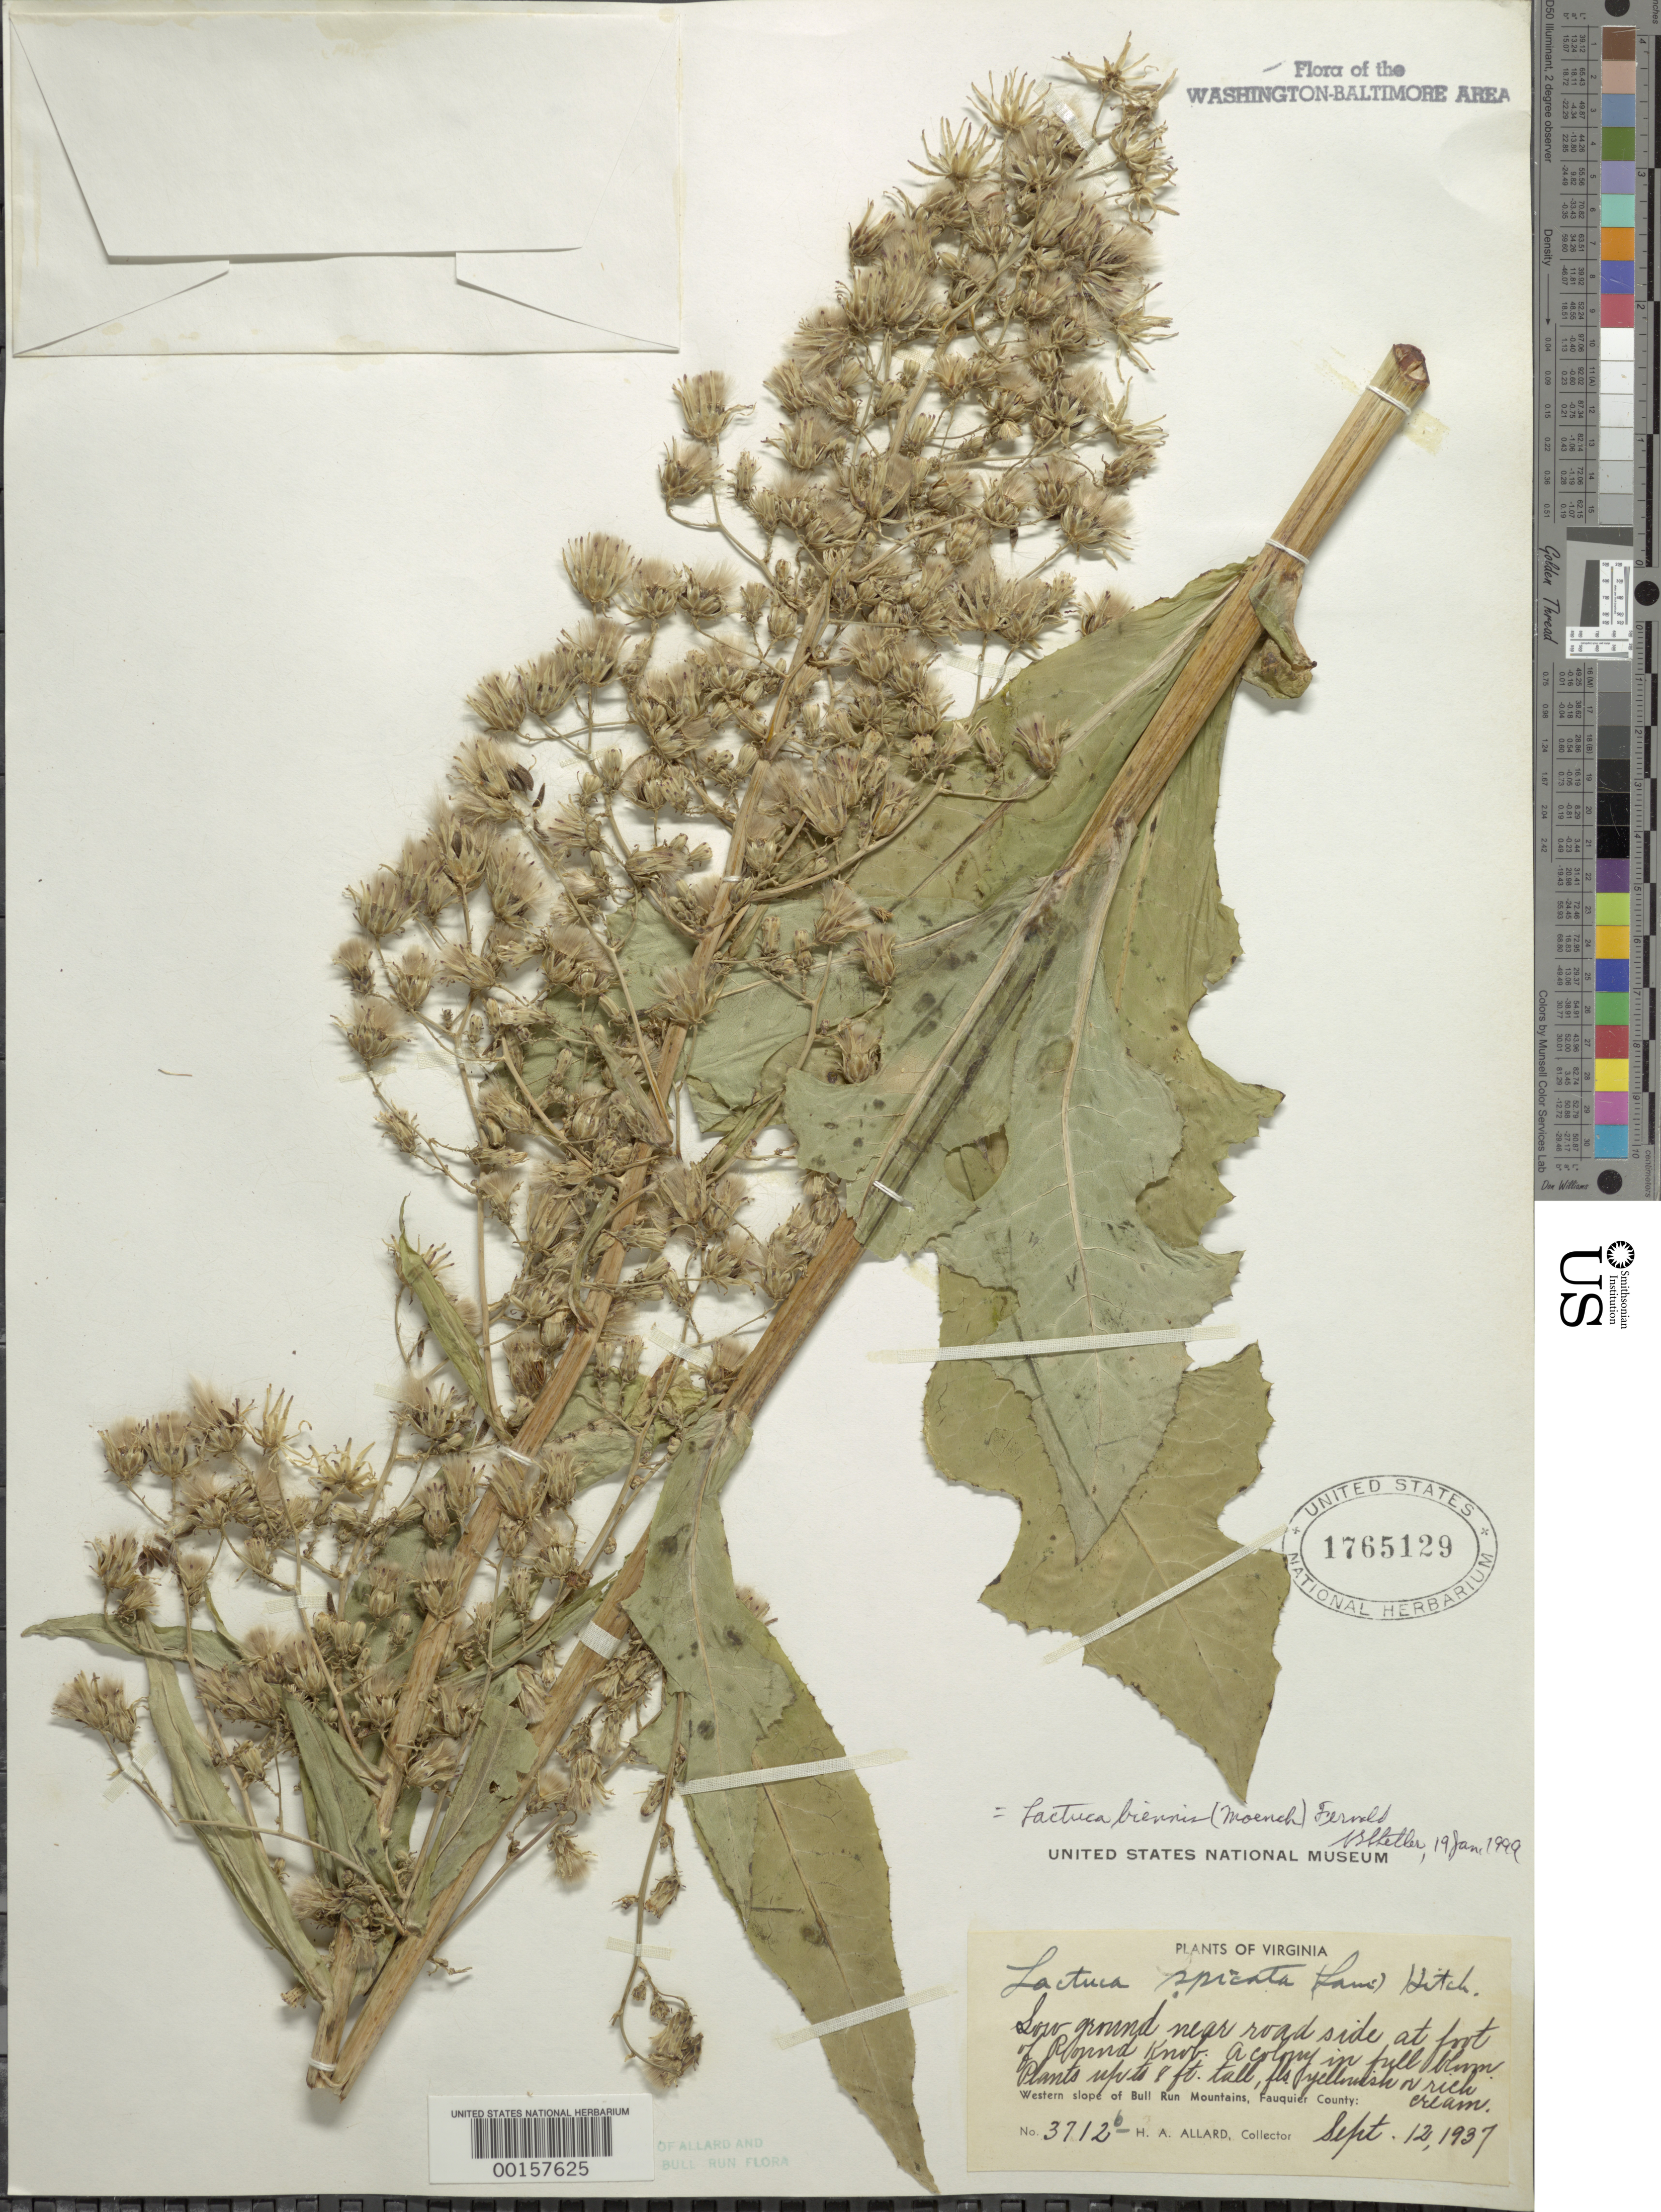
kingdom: Plantae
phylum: Tracheophyta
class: Magnoliopsida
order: Asterales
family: Asteraceae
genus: Lactuca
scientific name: Lactuca biennis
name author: (Moench) Fernald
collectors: H. A. Allard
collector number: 3712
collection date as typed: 12 Sep 1937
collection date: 1937-09-12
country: United States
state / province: Virginia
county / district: Fauquier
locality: Round Knob western slope of Bull Run Mountains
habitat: Low ground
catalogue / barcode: US 1765129